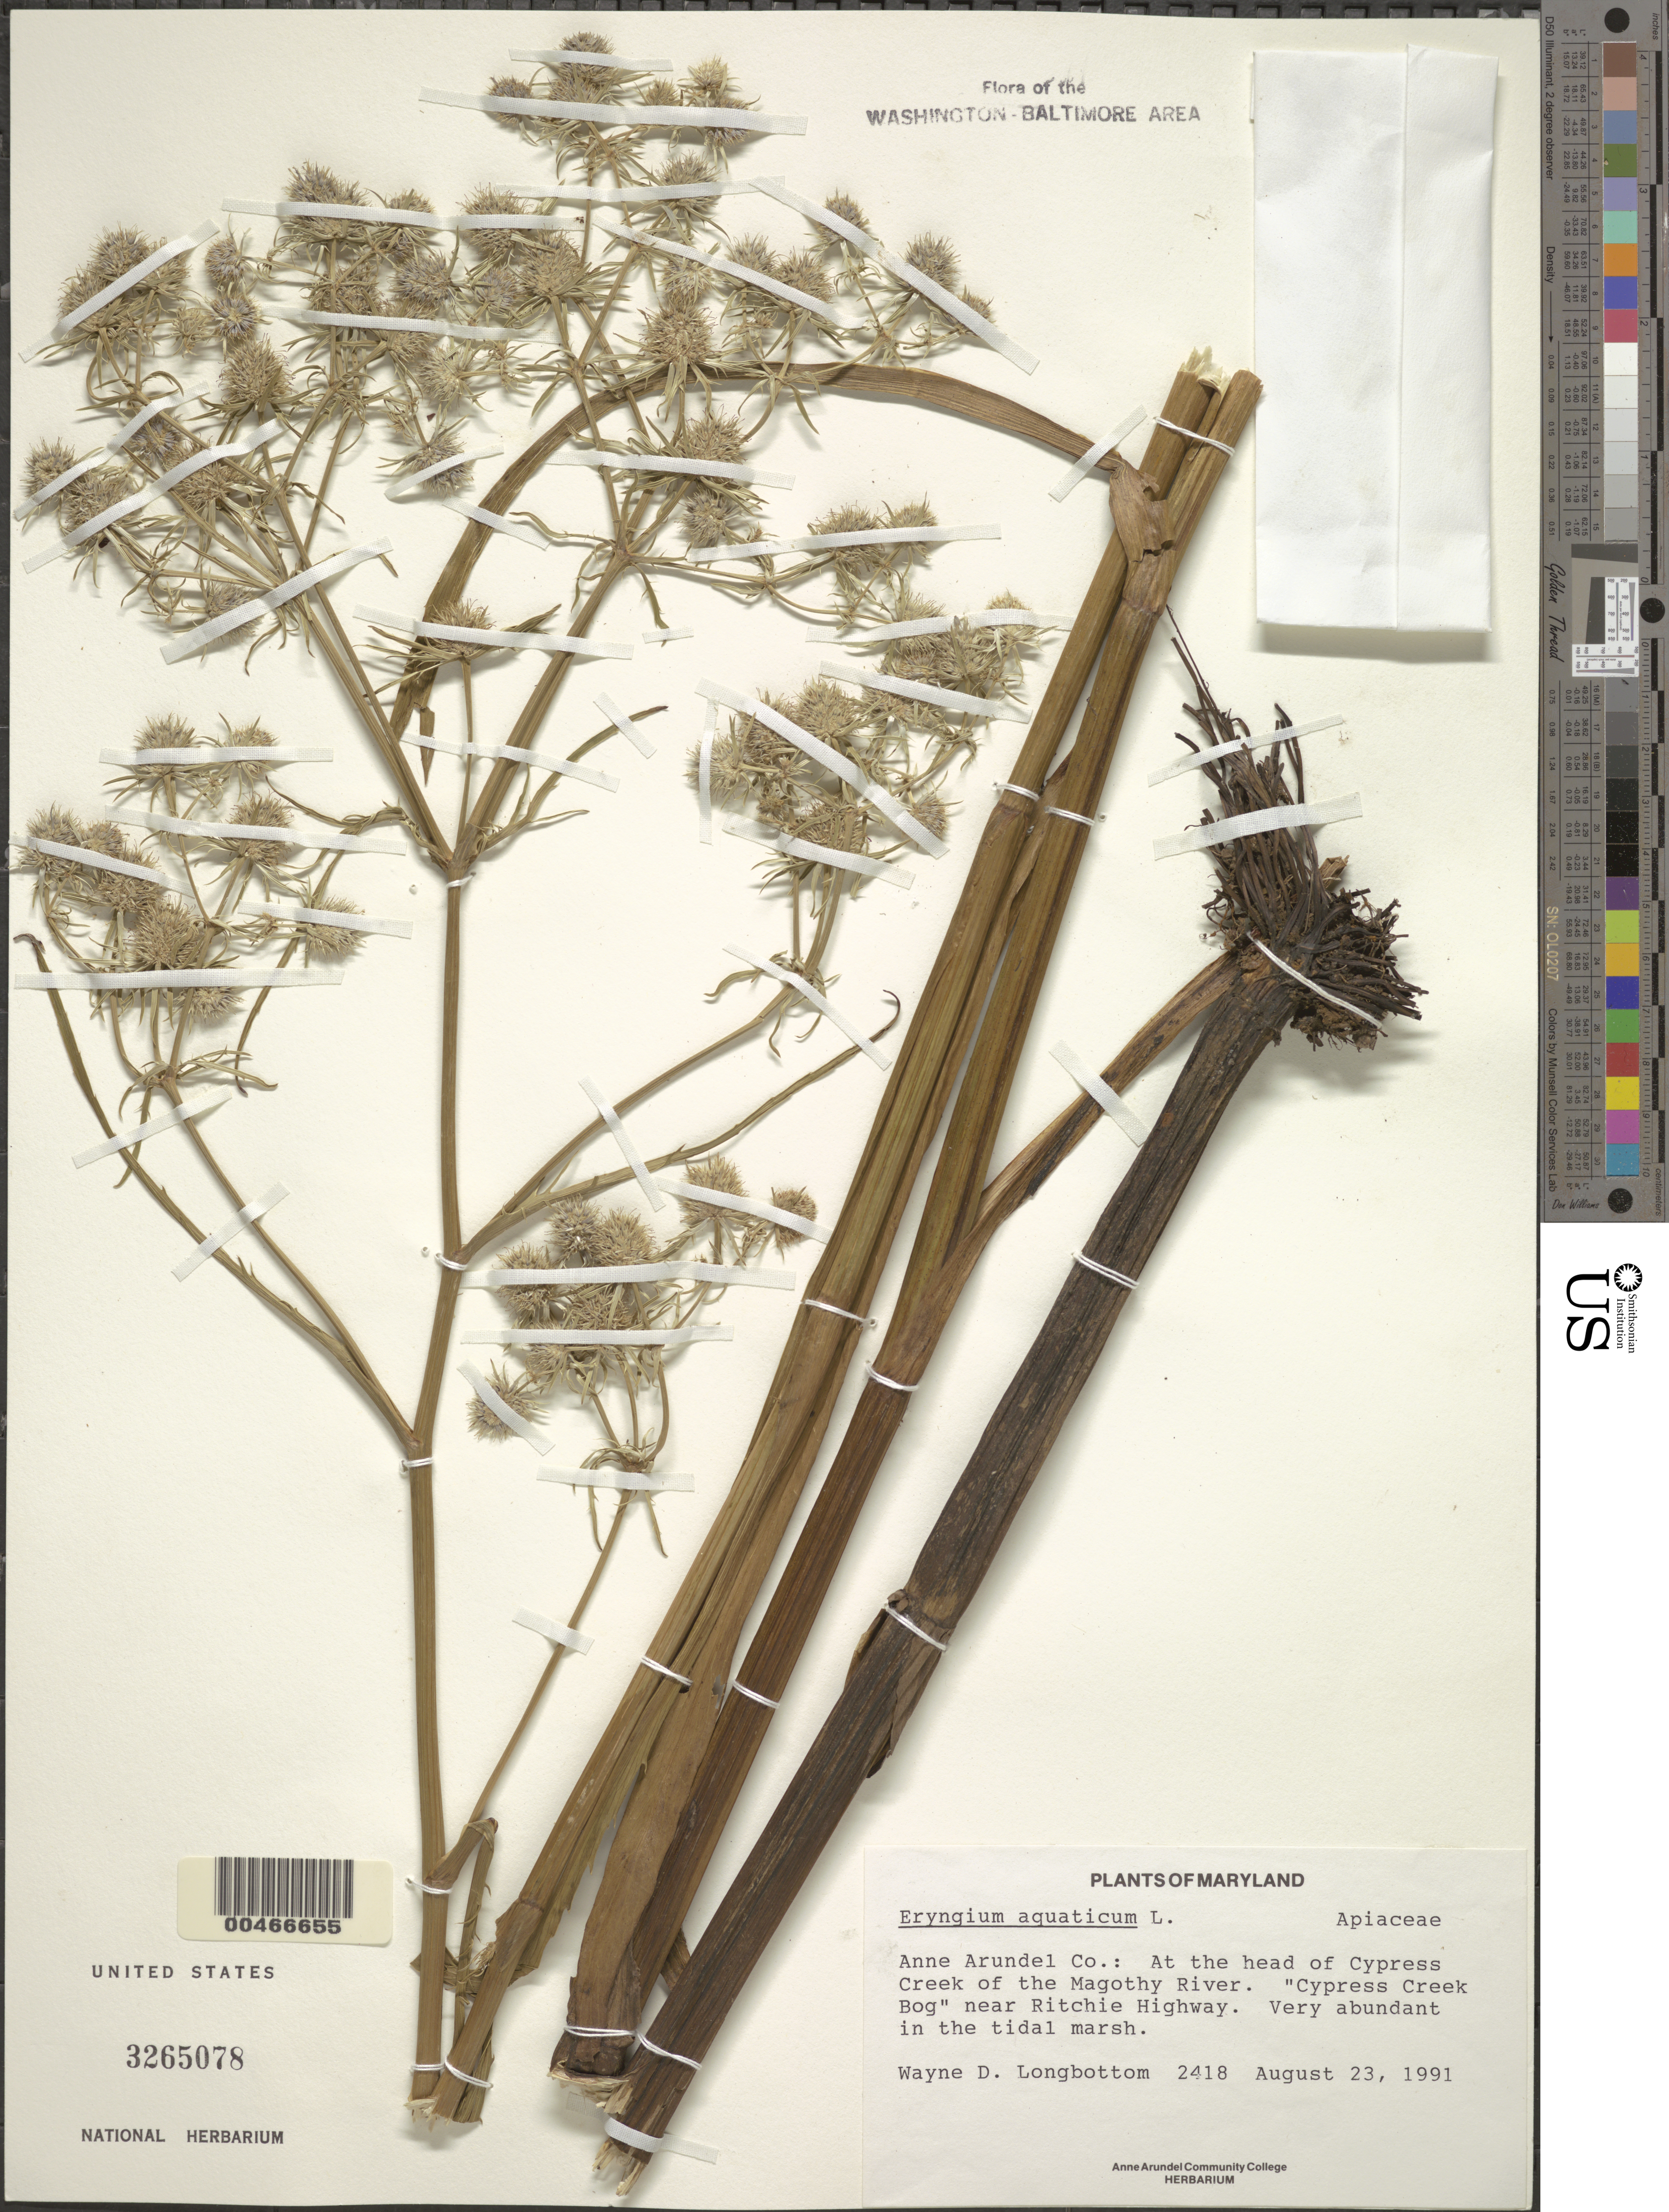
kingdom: Plantae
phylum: Tracheophyta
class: Magnoliopsida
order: Apiales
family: Apiaceae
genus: Eryngium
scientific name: Eryngium aquaticum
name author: L.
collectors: W. D. Longbottom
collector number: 2418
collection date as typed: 23 Aug 1991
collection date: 1991-08-23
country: United States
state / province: Maryland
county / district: Anne Arundel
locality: Cypress Creek of Magothy River, near Ritchie Hwy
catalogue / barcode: US 3265078